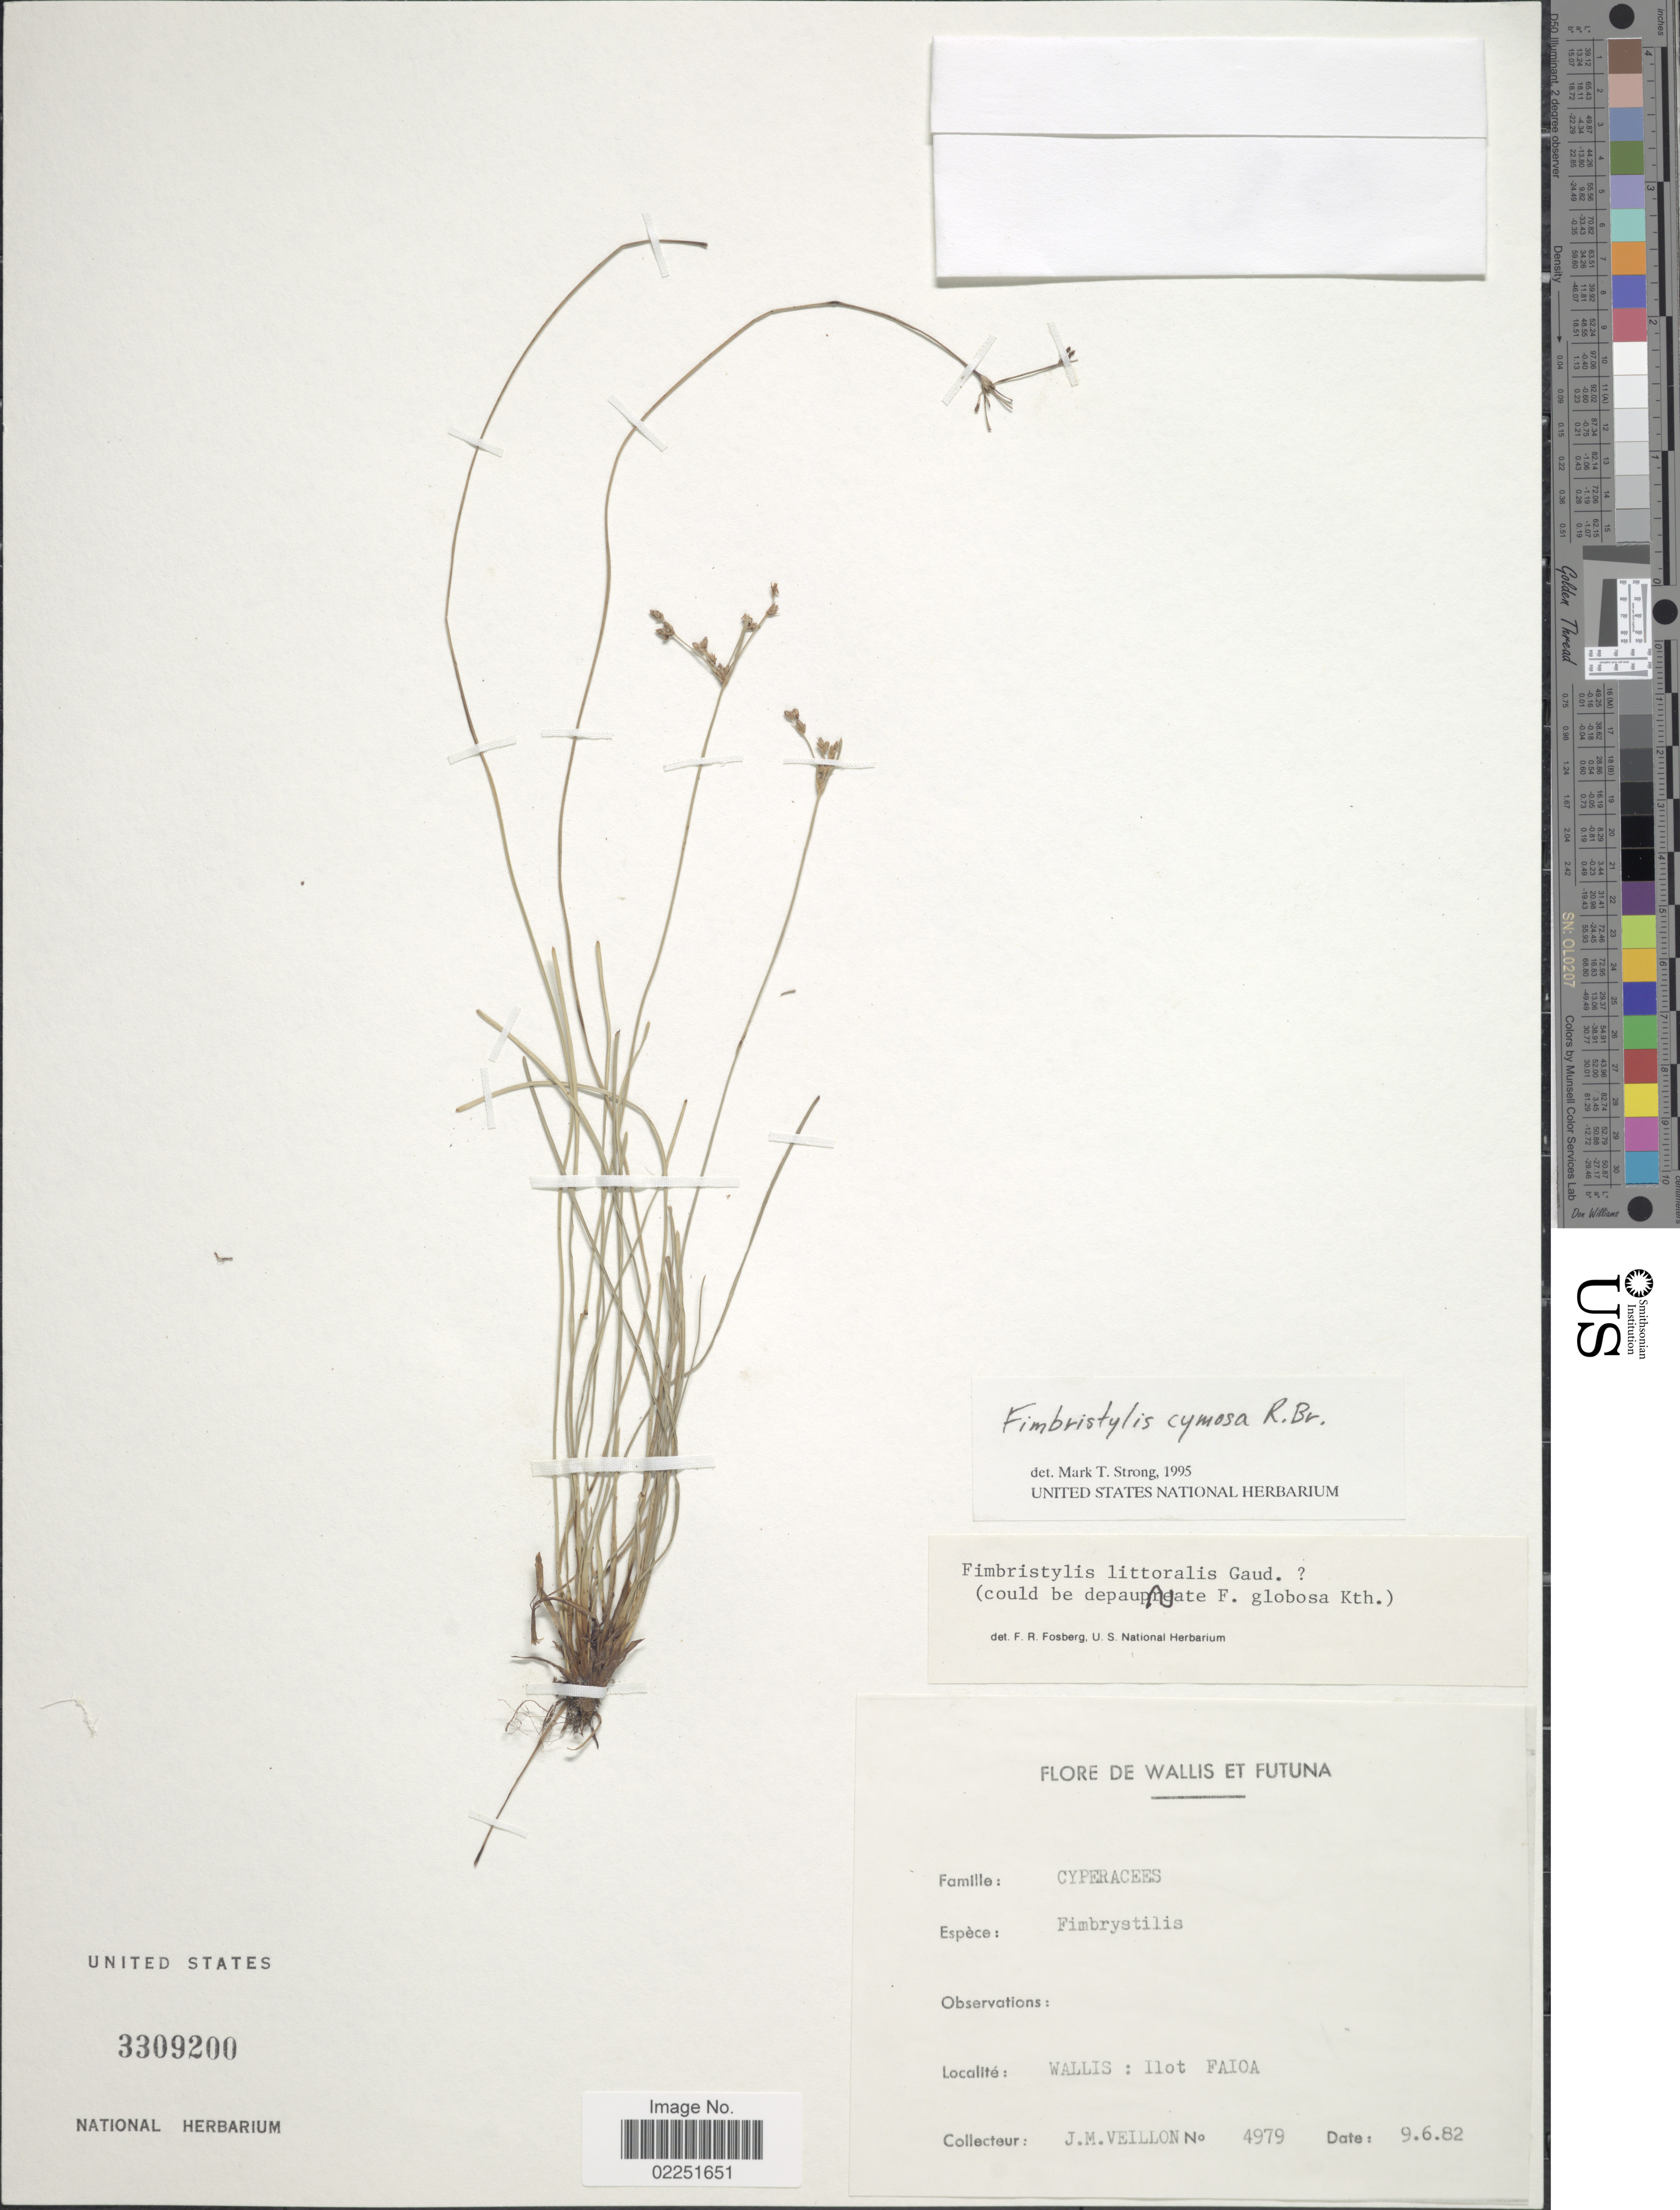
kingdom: Plantae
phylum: Tracheophyta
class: Liliopsida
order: Poales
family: Cyperaceae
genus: Fimbristylis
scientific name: Fimbristylis cymosa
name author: R. Br.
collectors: J. Veillon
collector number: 4979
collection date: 1982-06-09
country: Wallis and Futuna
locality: Wallis, Ilot Faioa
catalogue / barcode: US 3309200